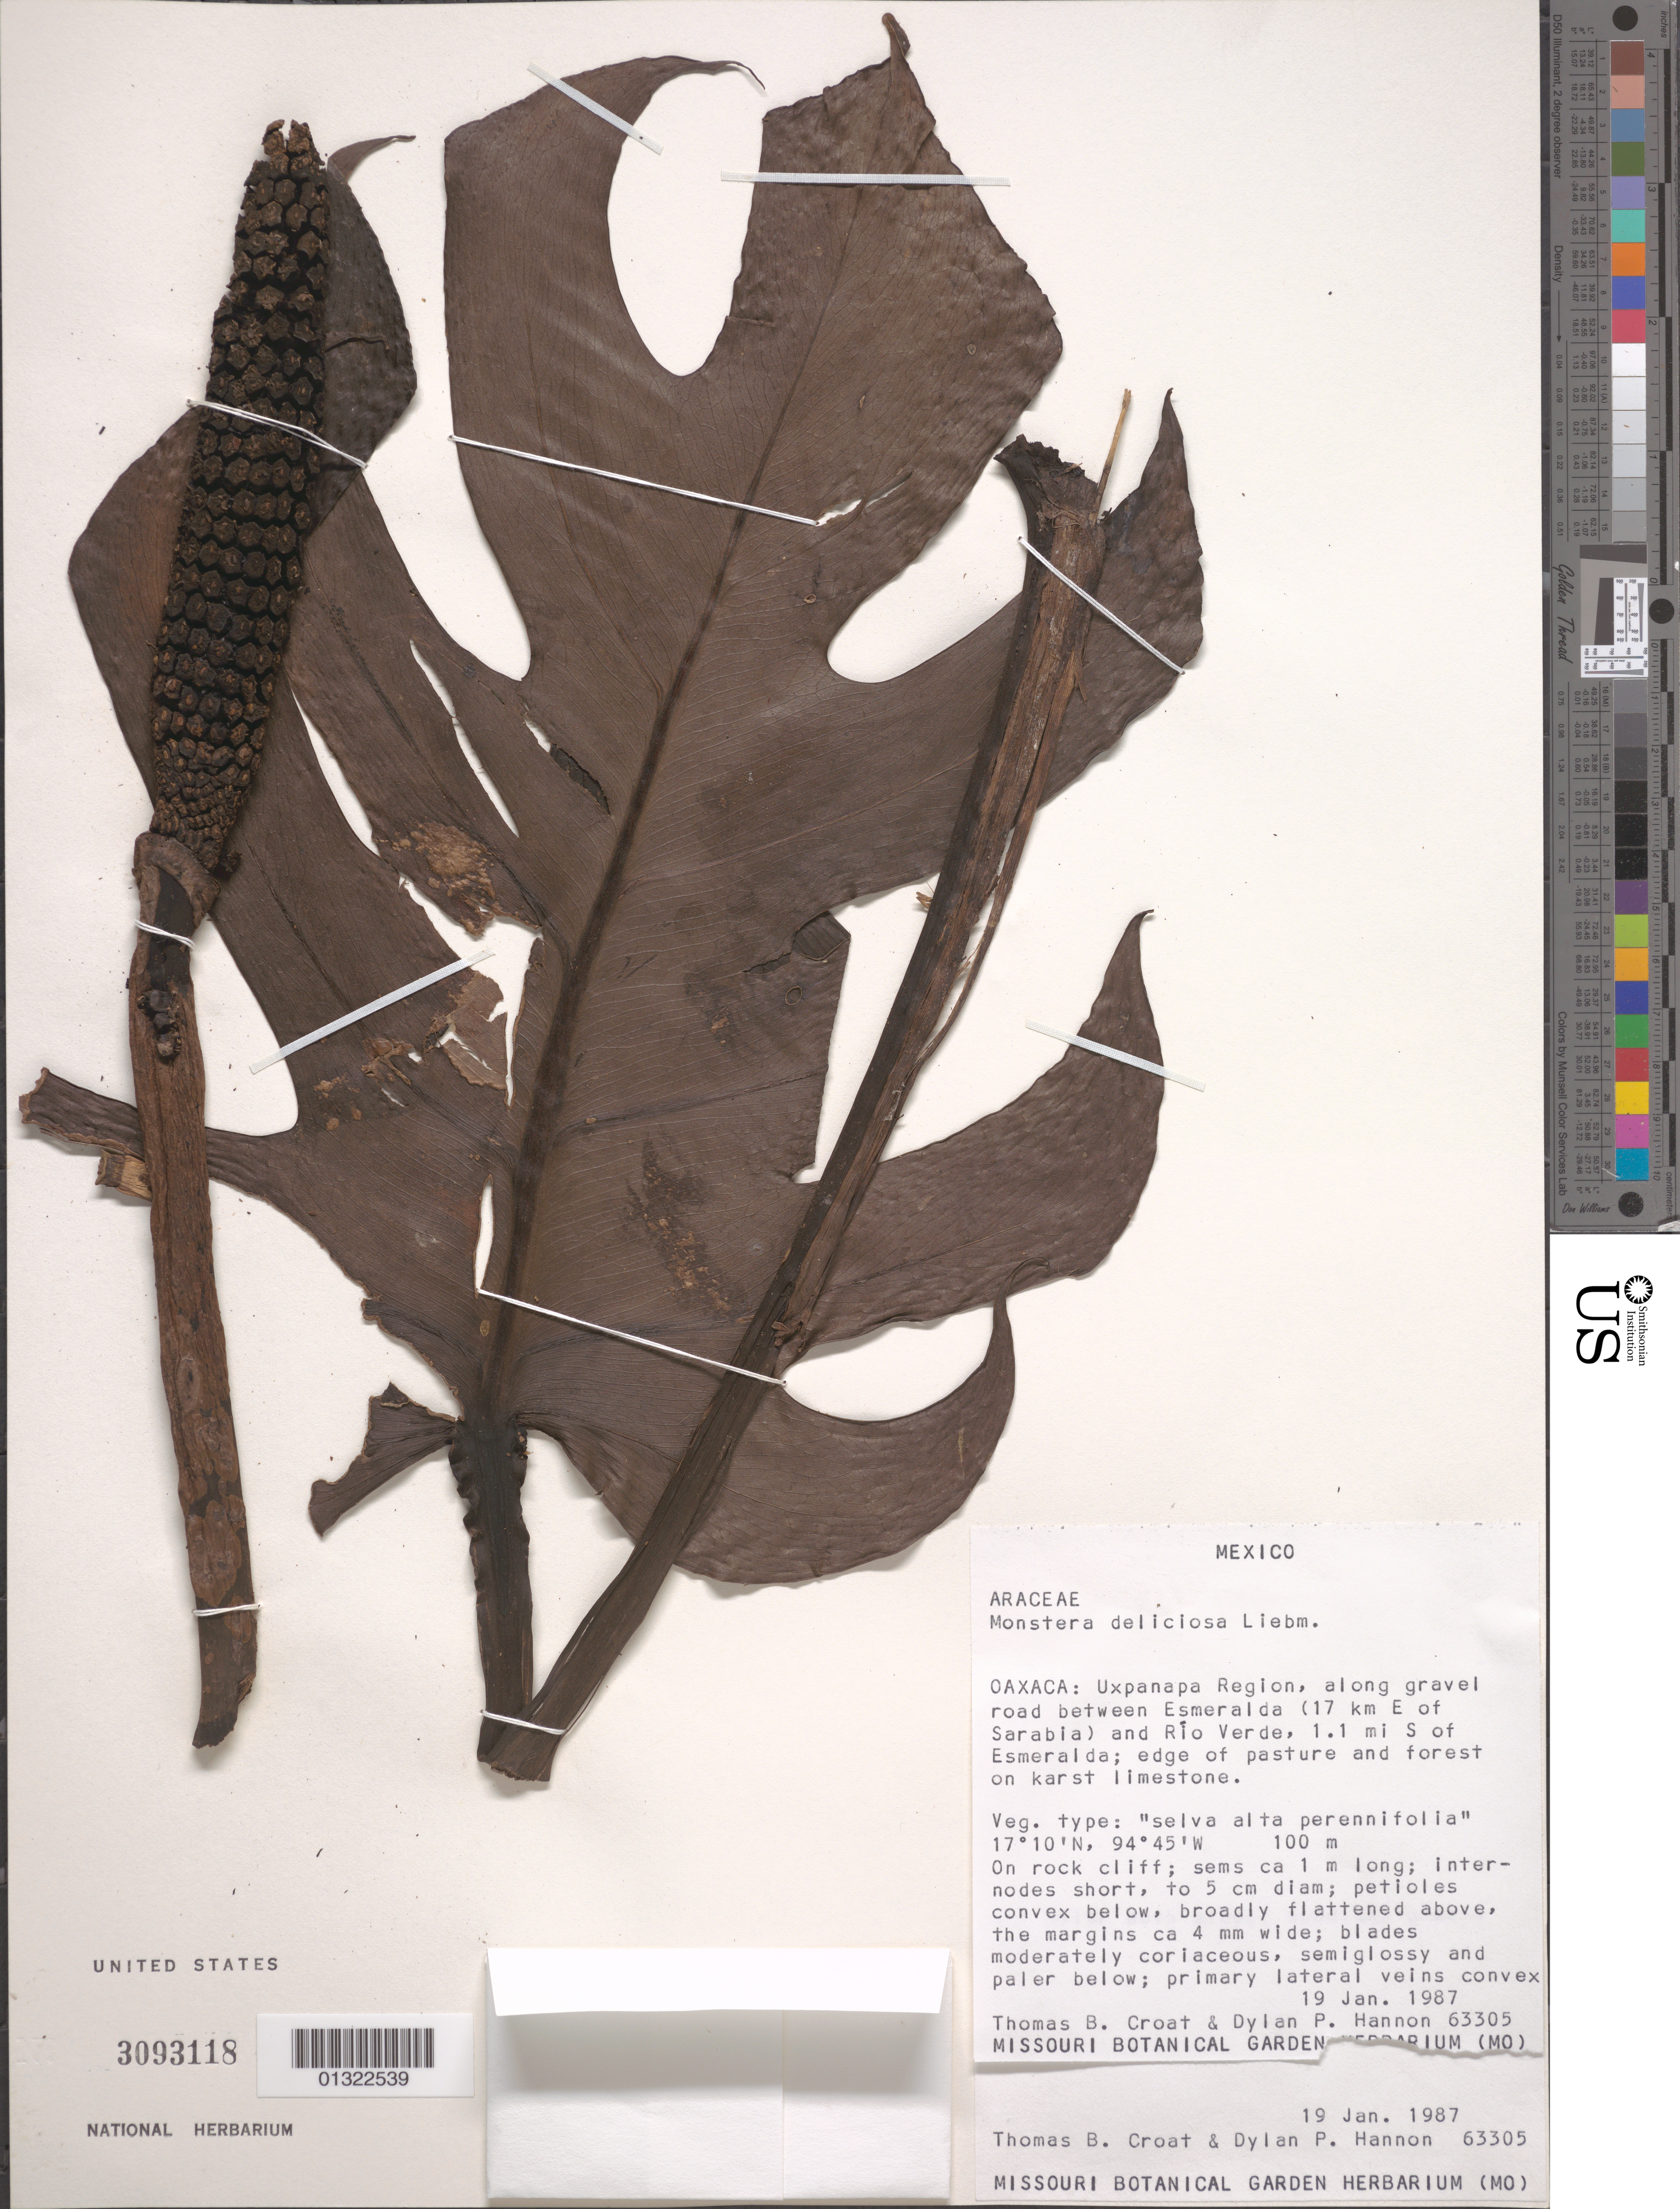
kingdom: Plantae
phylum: Tracheophyta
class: Liliopsida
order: Alismatales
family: Araceae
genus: Monstera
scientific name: Monstera deliciosa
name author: Liebm.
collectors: T. B. Croat & D. Hannon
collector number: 63305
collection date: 1987-01-19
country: Mexico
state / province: Oaxaca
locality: Uxpanapa Region, along gravel road between Esmeralda (17 km E of Sarabia) and Río Verde, 1.1 mi S of Esmeralda.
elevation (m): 100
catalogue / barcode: US 3093118